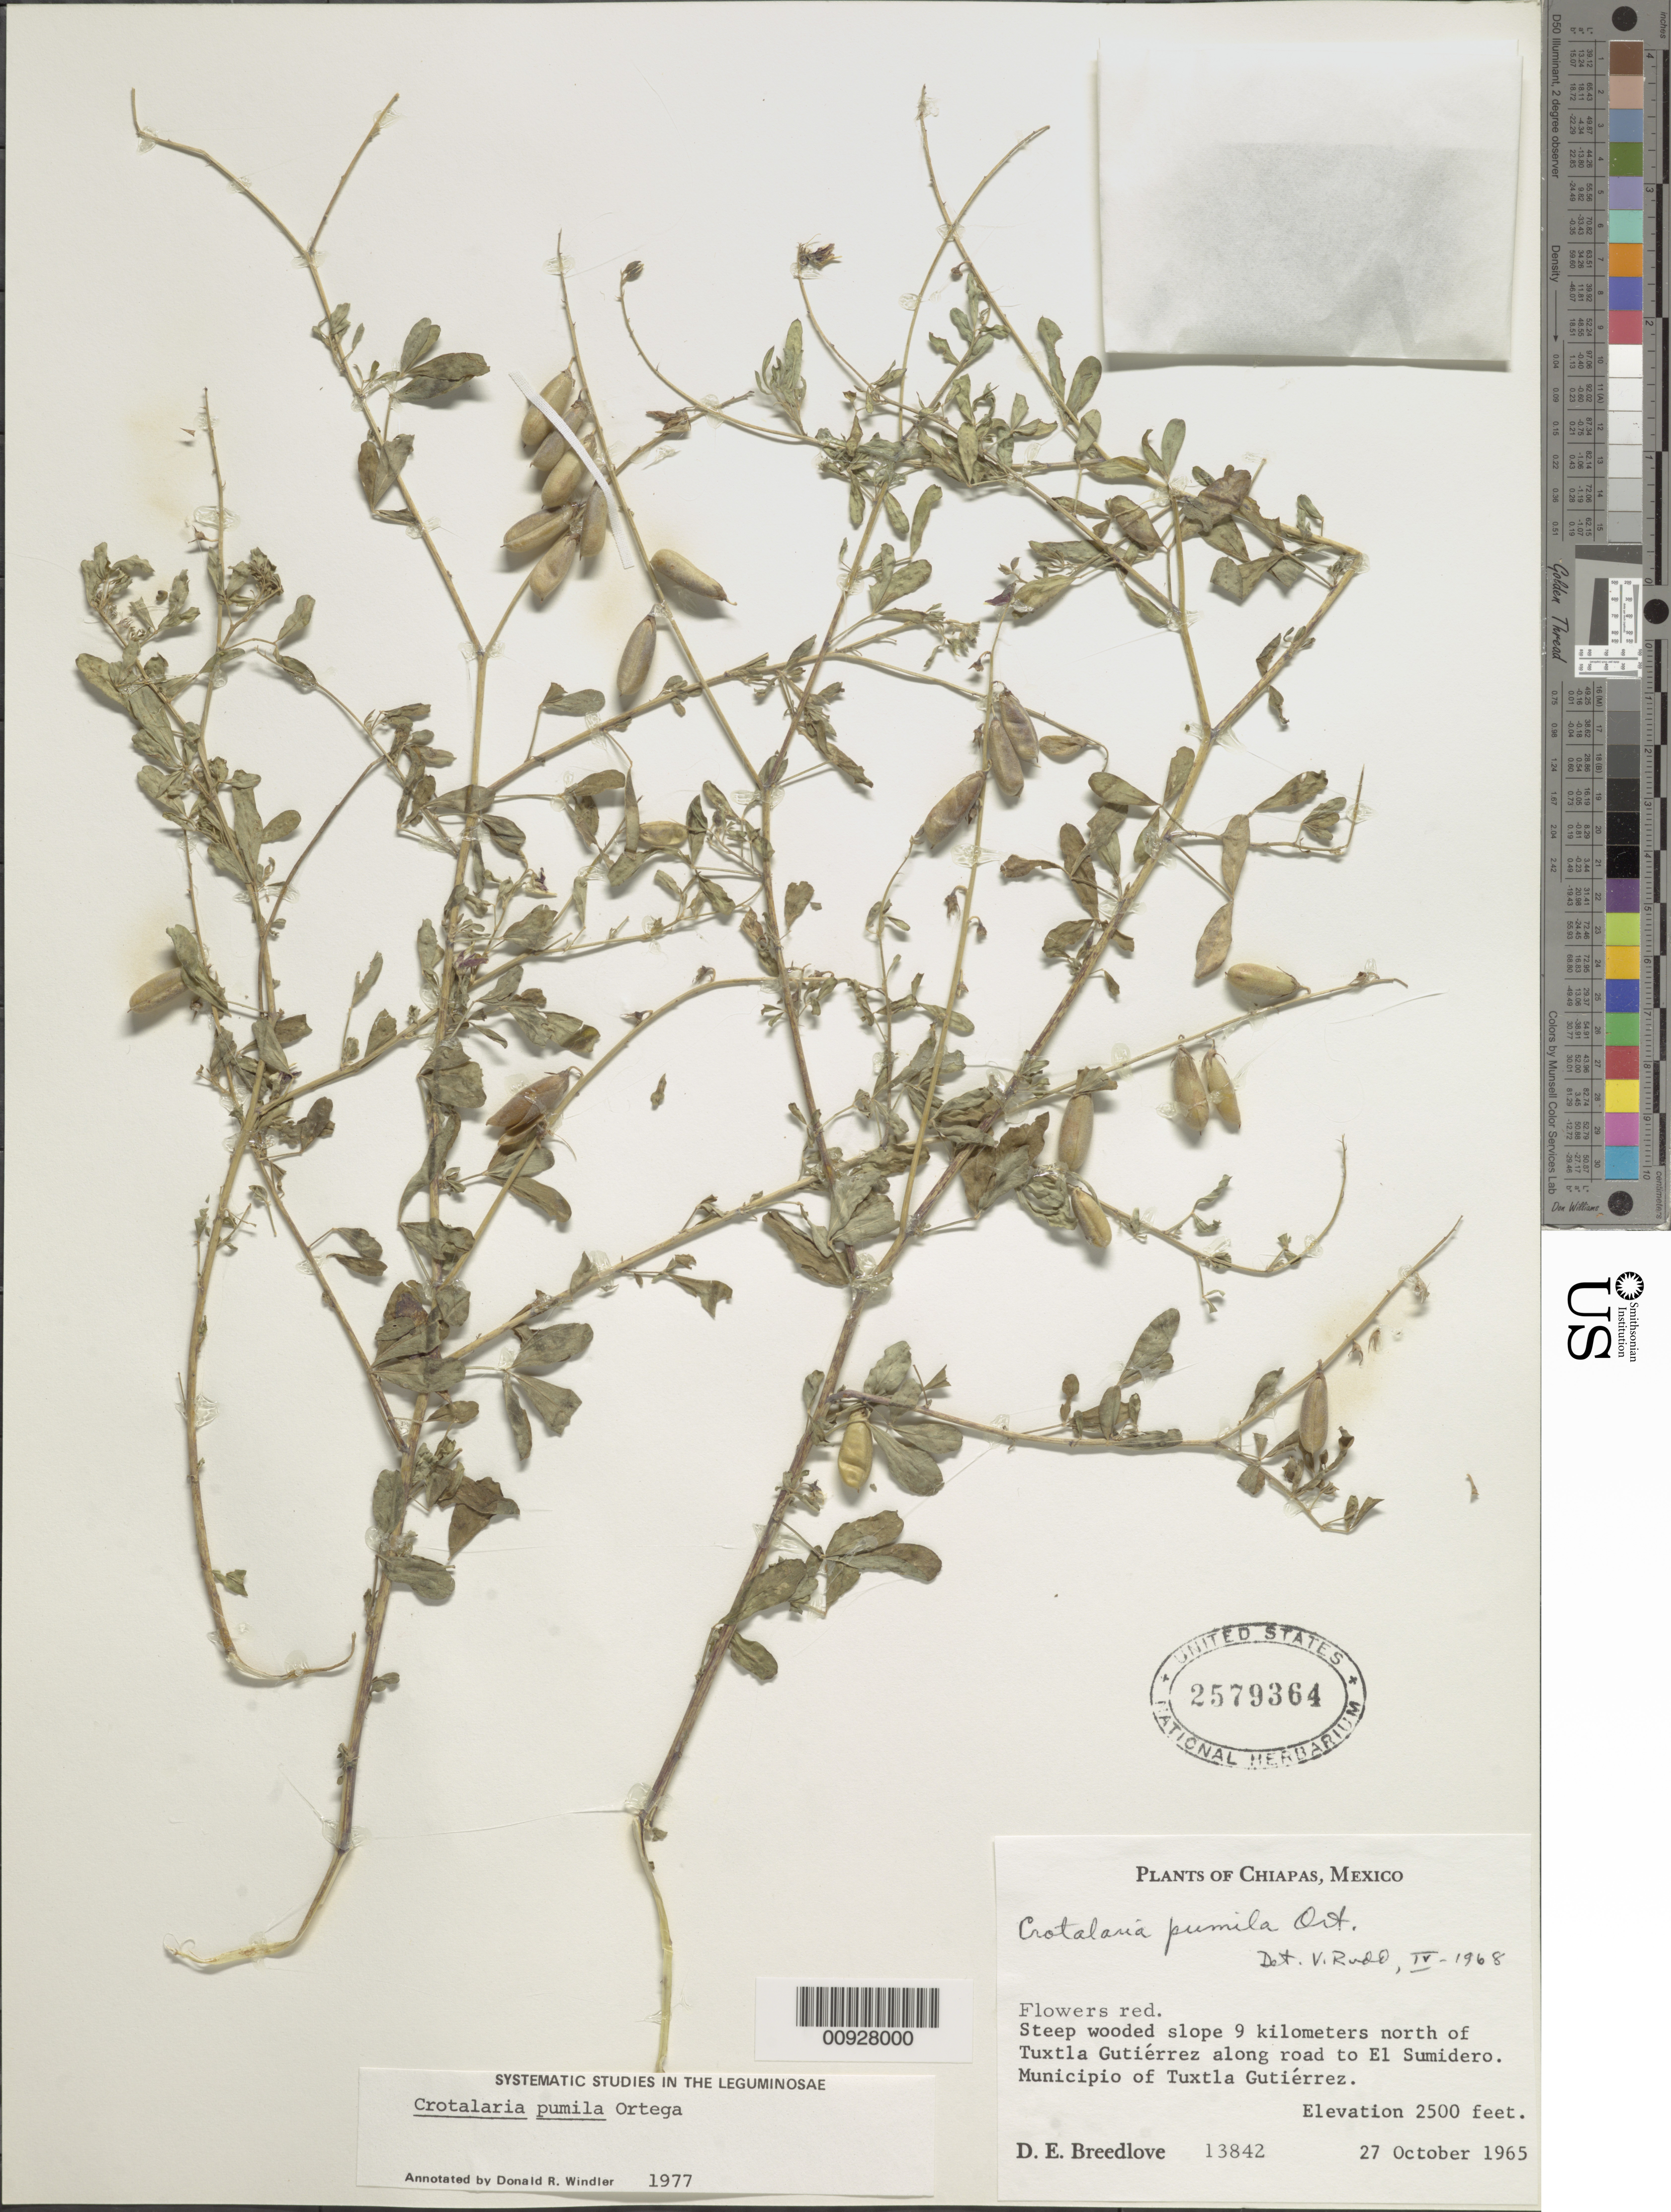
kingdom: Plantae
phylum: Tracheophyta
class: Magnoliopsida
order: Fabales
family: Fabaceae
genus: Crotalaria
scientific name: Crotalaria pumila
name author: Ortega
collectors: D. E. Breedlove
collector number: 13842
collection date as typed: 27 Oct 1965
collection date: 1965-10-27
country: Mexico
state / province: Chiapas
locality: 9 kilometers north of Tuxtla Gutiérrez along road to El Sumidero. Municipio of Tuxtla Gutiérrez, Chiapas.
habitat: Steep wooded slope.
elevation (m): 762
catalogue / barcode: US 2579364